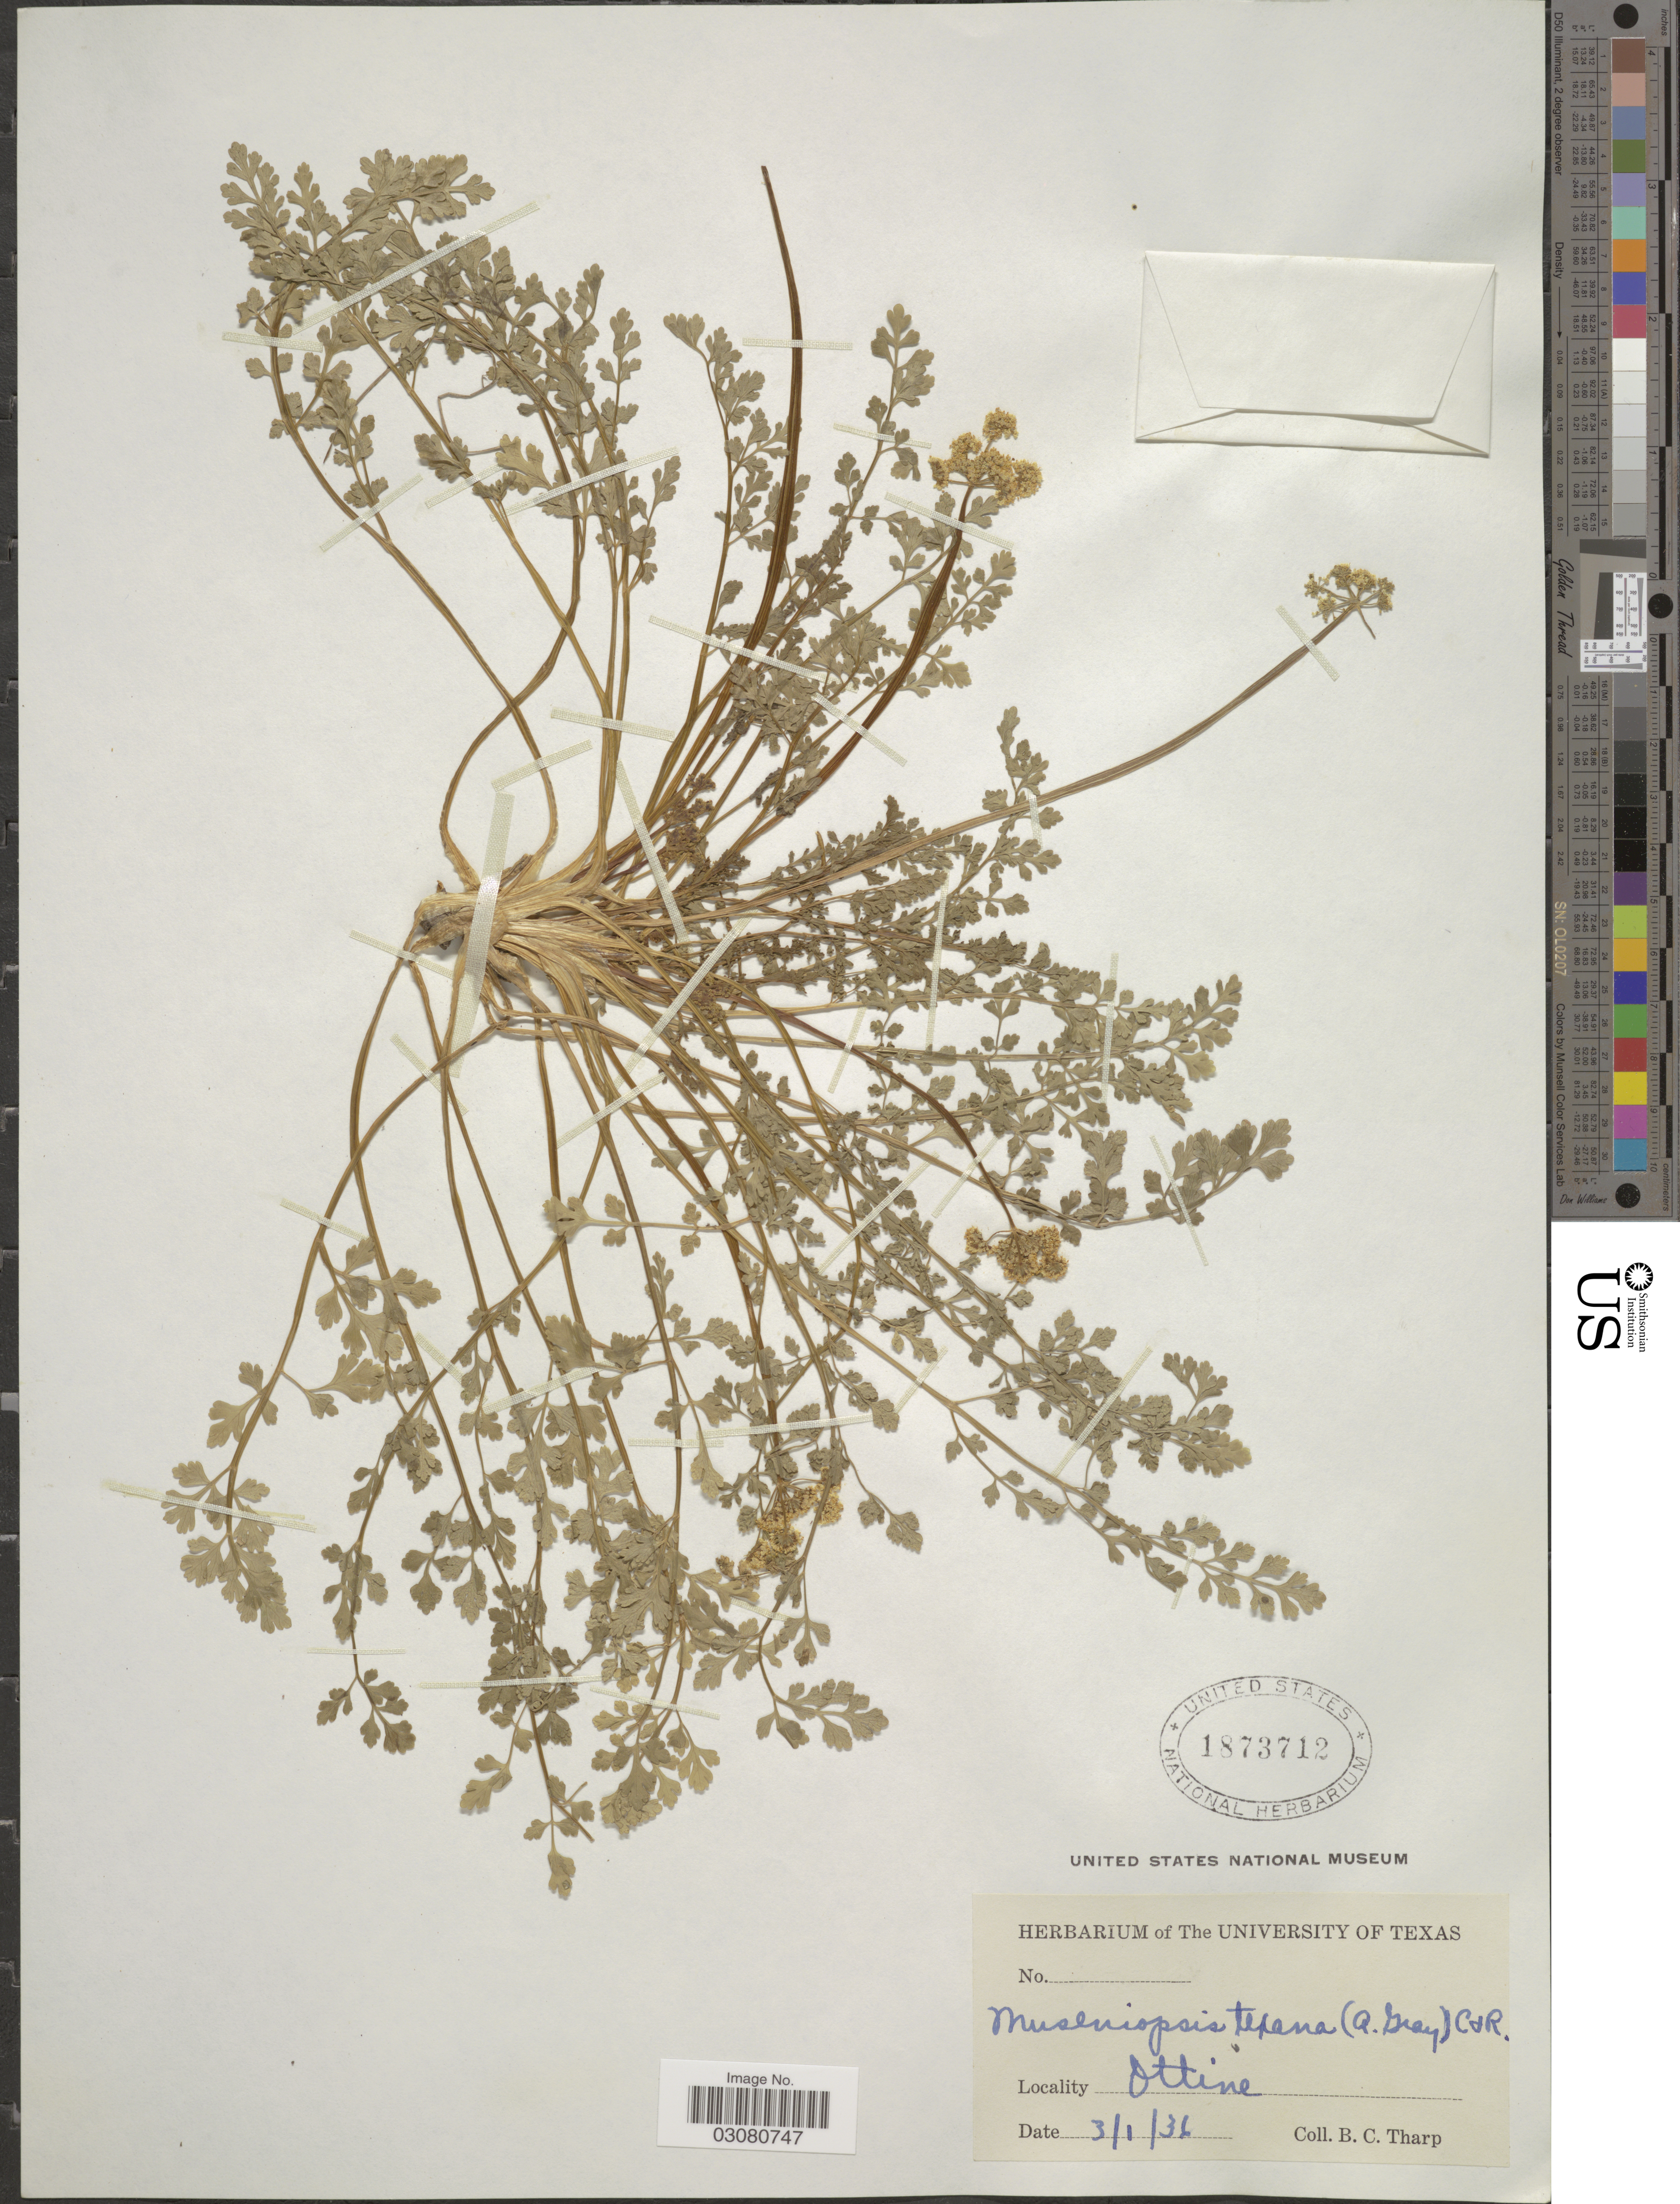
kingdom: Plantae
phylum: Tracheophyta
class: Magnoliopsida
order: Apiales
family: Apiaceae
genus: Tauschia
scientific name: Tauschia texana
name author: A. Gray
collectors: B. C. Tharp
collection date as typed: Transcribed d/m/y: 3/1/36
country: United States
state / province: Texas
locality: Ottine.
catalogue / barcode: US 1873712